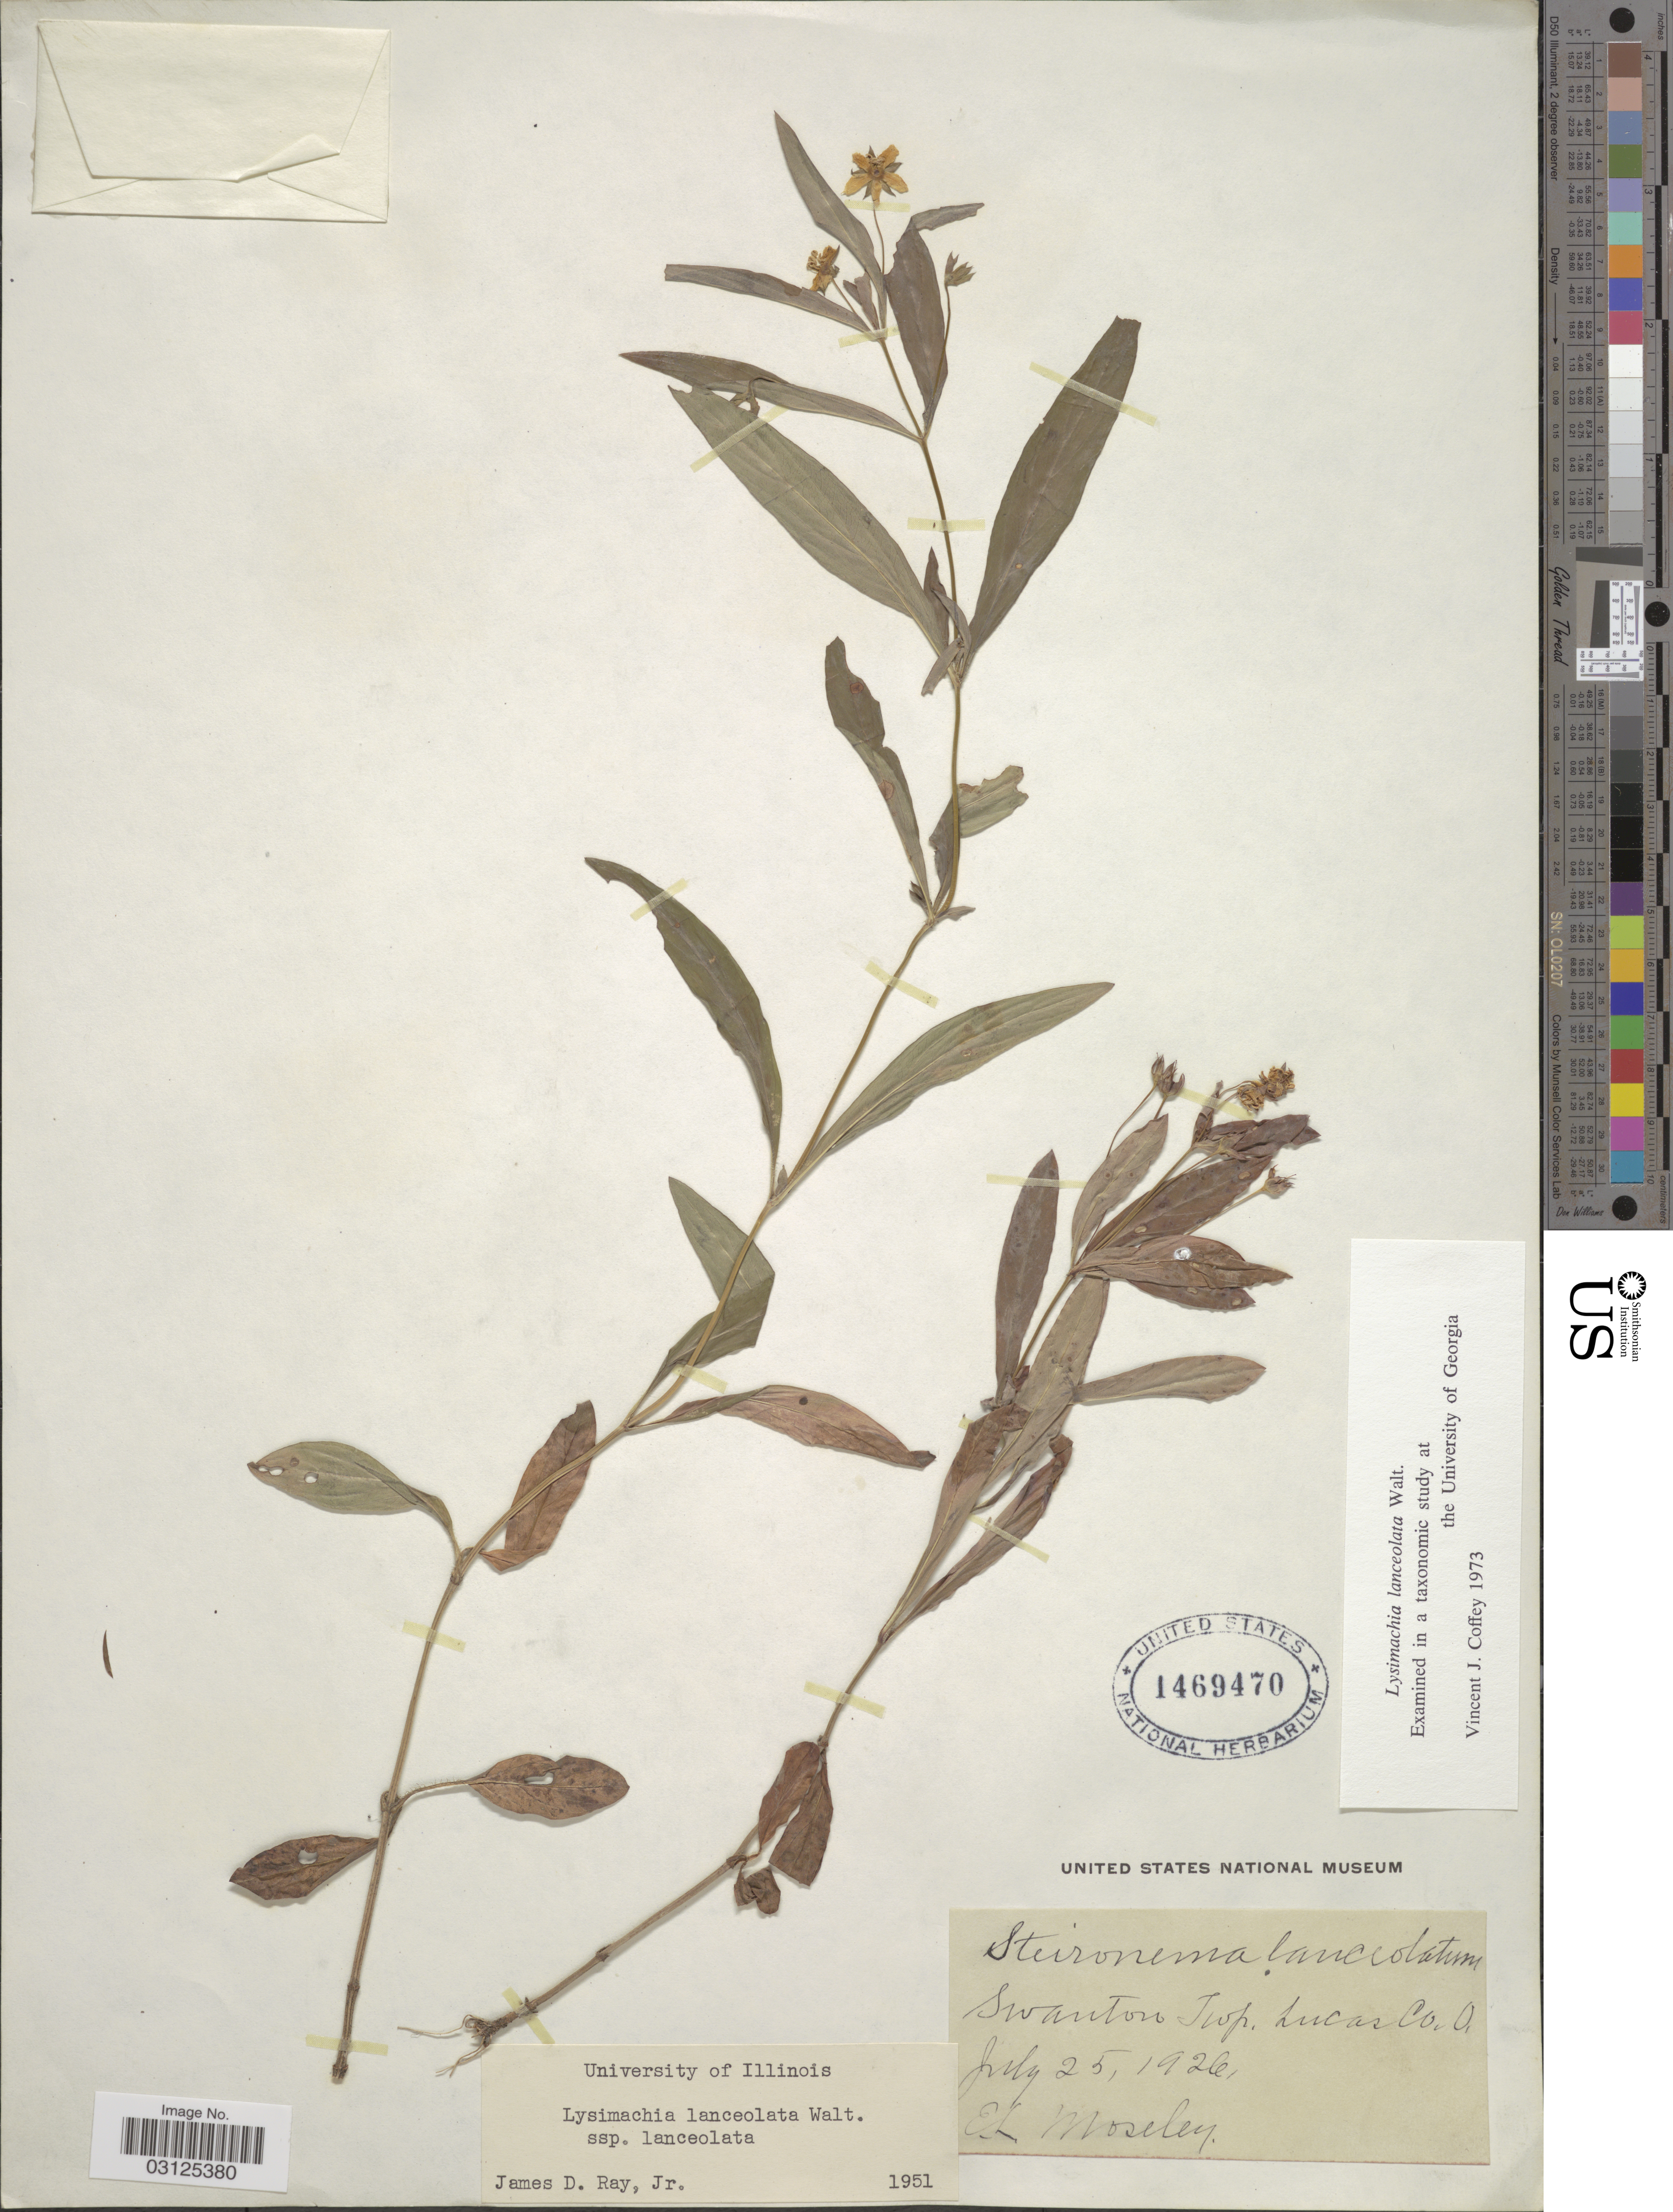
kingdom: Plantae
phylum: Tracheophyta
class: Magnoliopsida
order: Ericales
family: Primulaceae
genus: Lysimachia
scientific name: Lysimachia lanceolata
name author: Walter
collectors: E. Moseley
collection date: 1926-07-25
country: United States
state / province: Ohio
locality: Swanton Twp, Lucas Co.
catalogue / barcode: US 1469470